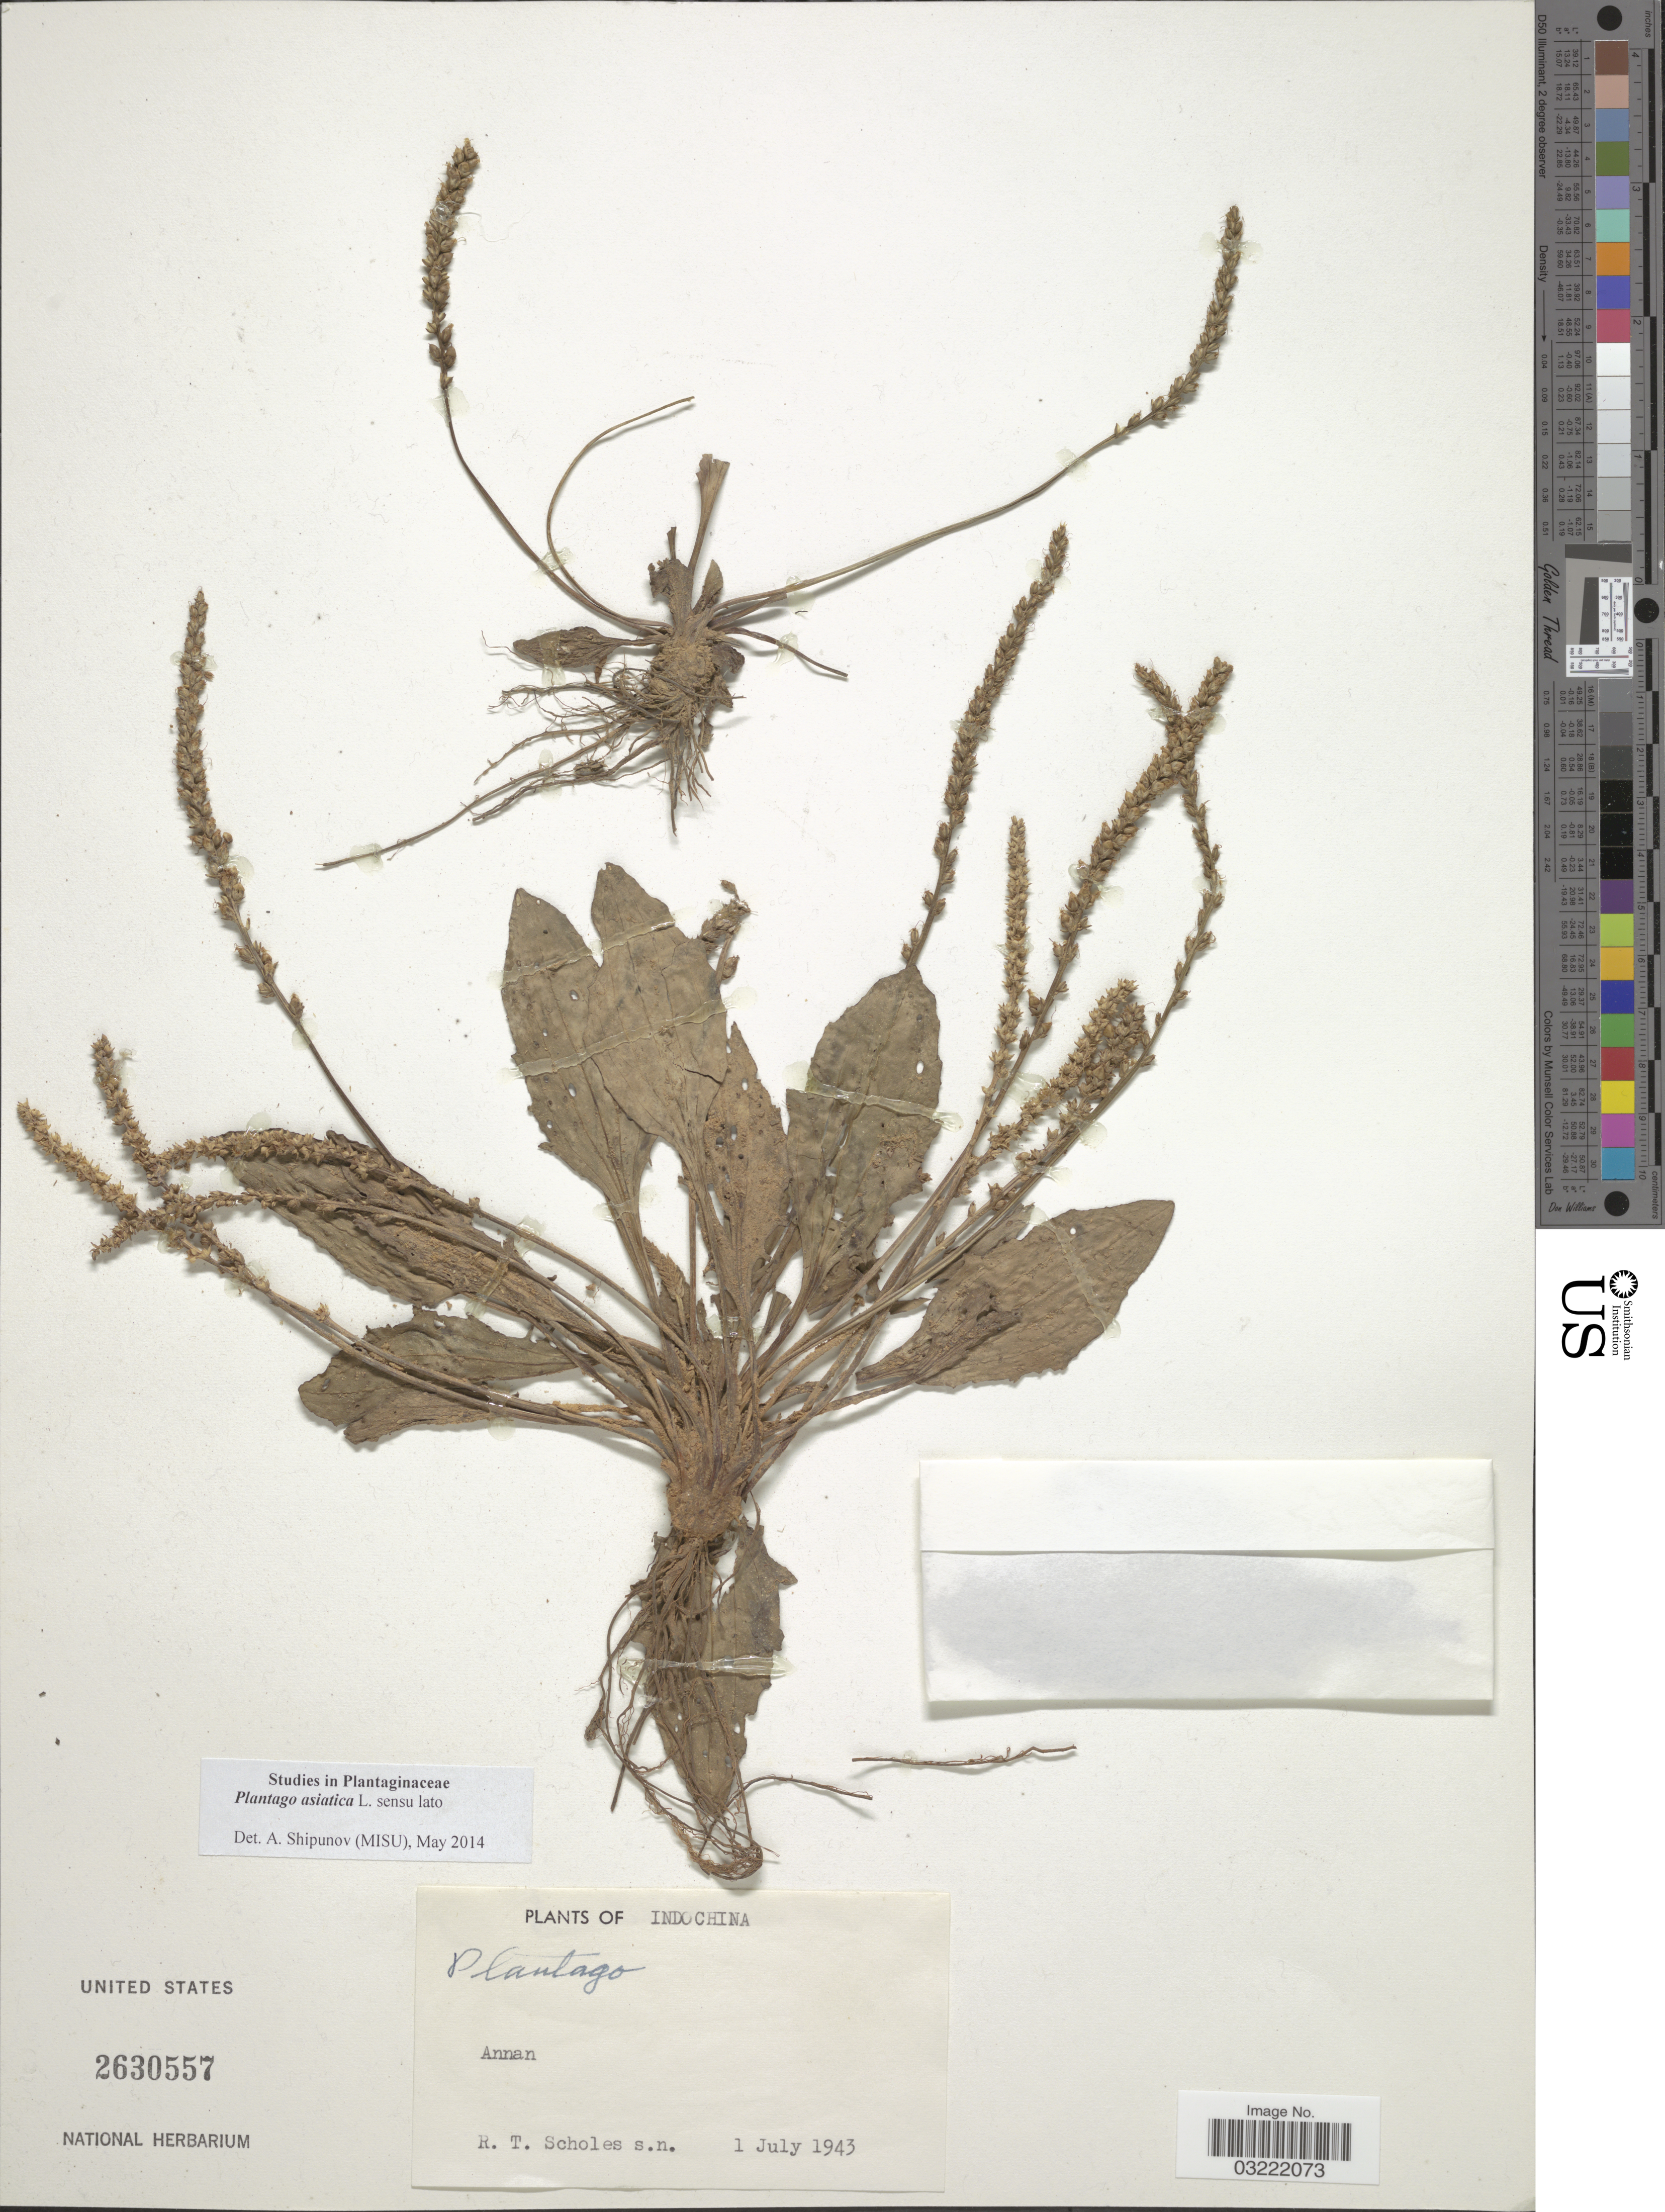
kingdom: Plantae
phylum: Tracheophyta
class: Magnoliopsida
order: Lamiales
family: Plantaginaceae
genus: Plantago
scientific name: Plantago asiatica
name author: L.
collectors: R. Scholes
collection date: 1943-07-01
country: Vietnam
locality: Indochina, Annan.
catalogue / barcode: US 2630557